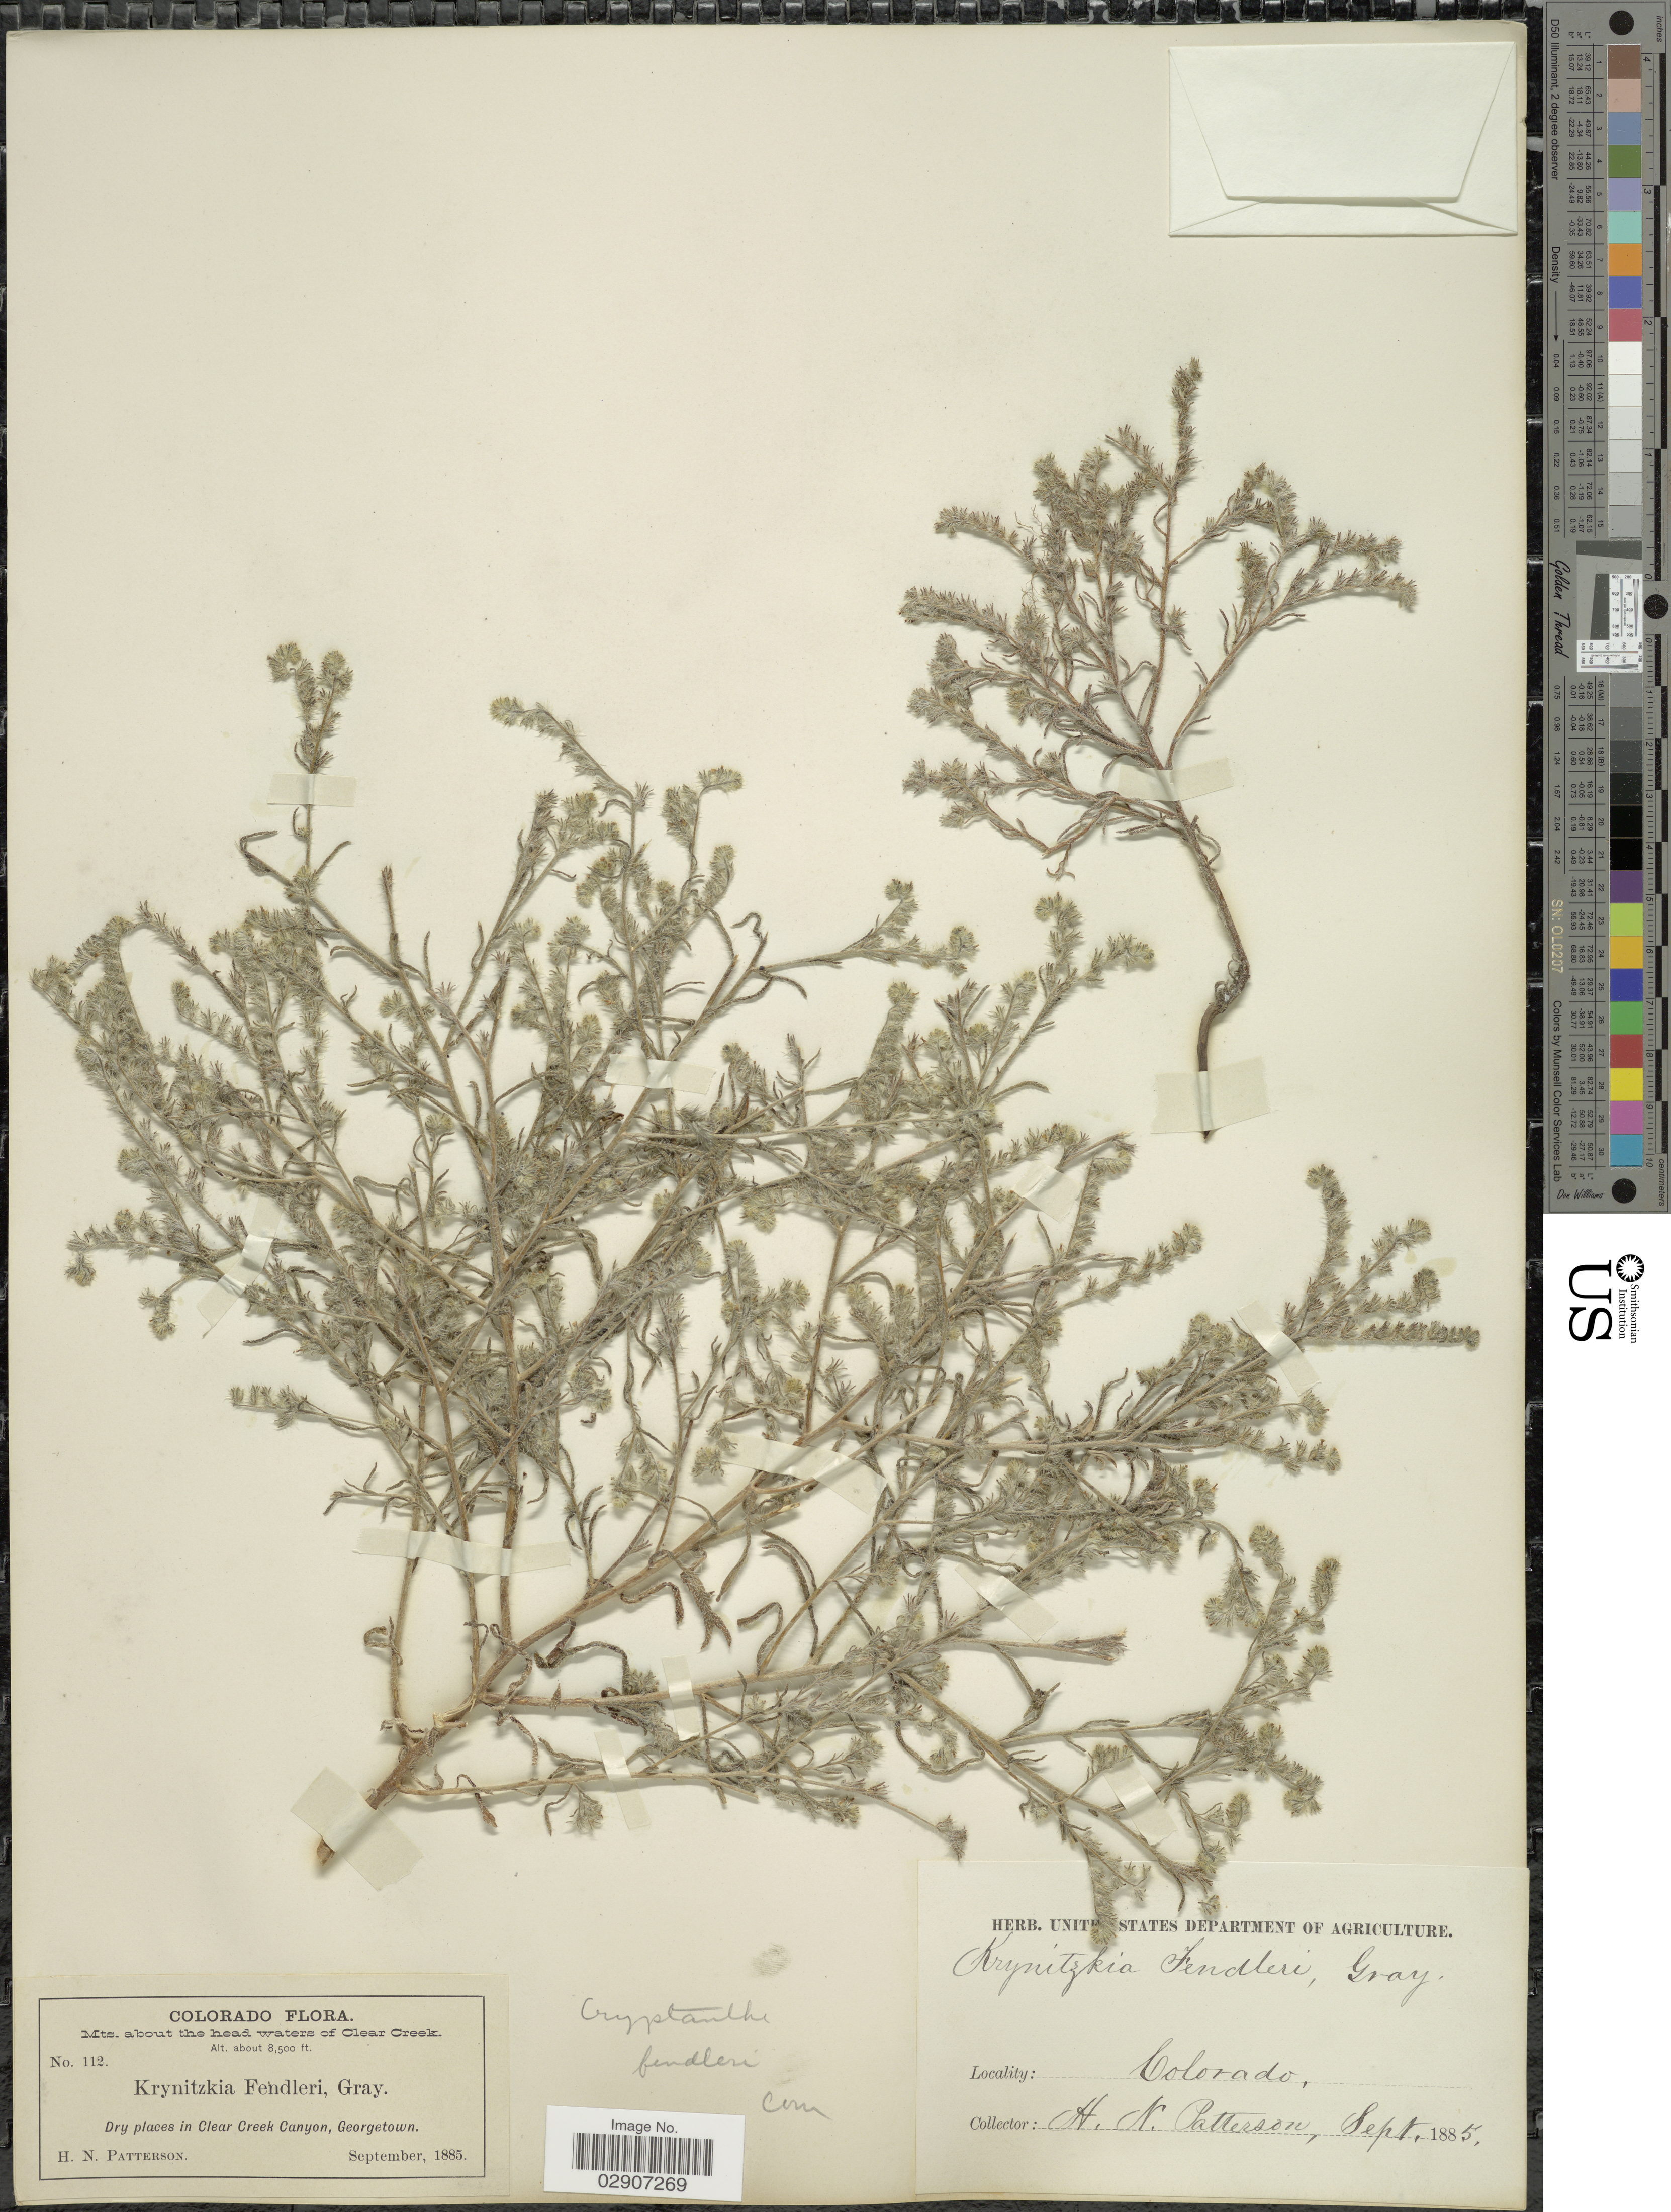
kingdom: Plantae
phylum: Tracheophyta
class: Magnoliopsida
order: Boraginales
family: Boraginaceae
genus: Cryptantha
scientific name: Cryptantha fendleri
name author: (A. Gray) Greene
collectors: H. N. Patterson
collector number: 112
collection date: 1885-09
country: United States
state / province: Colorado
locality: Mts. about the head waters of Clear Creek, Dry places in Clear Creek Canyon, Georgetown.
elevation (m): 2591